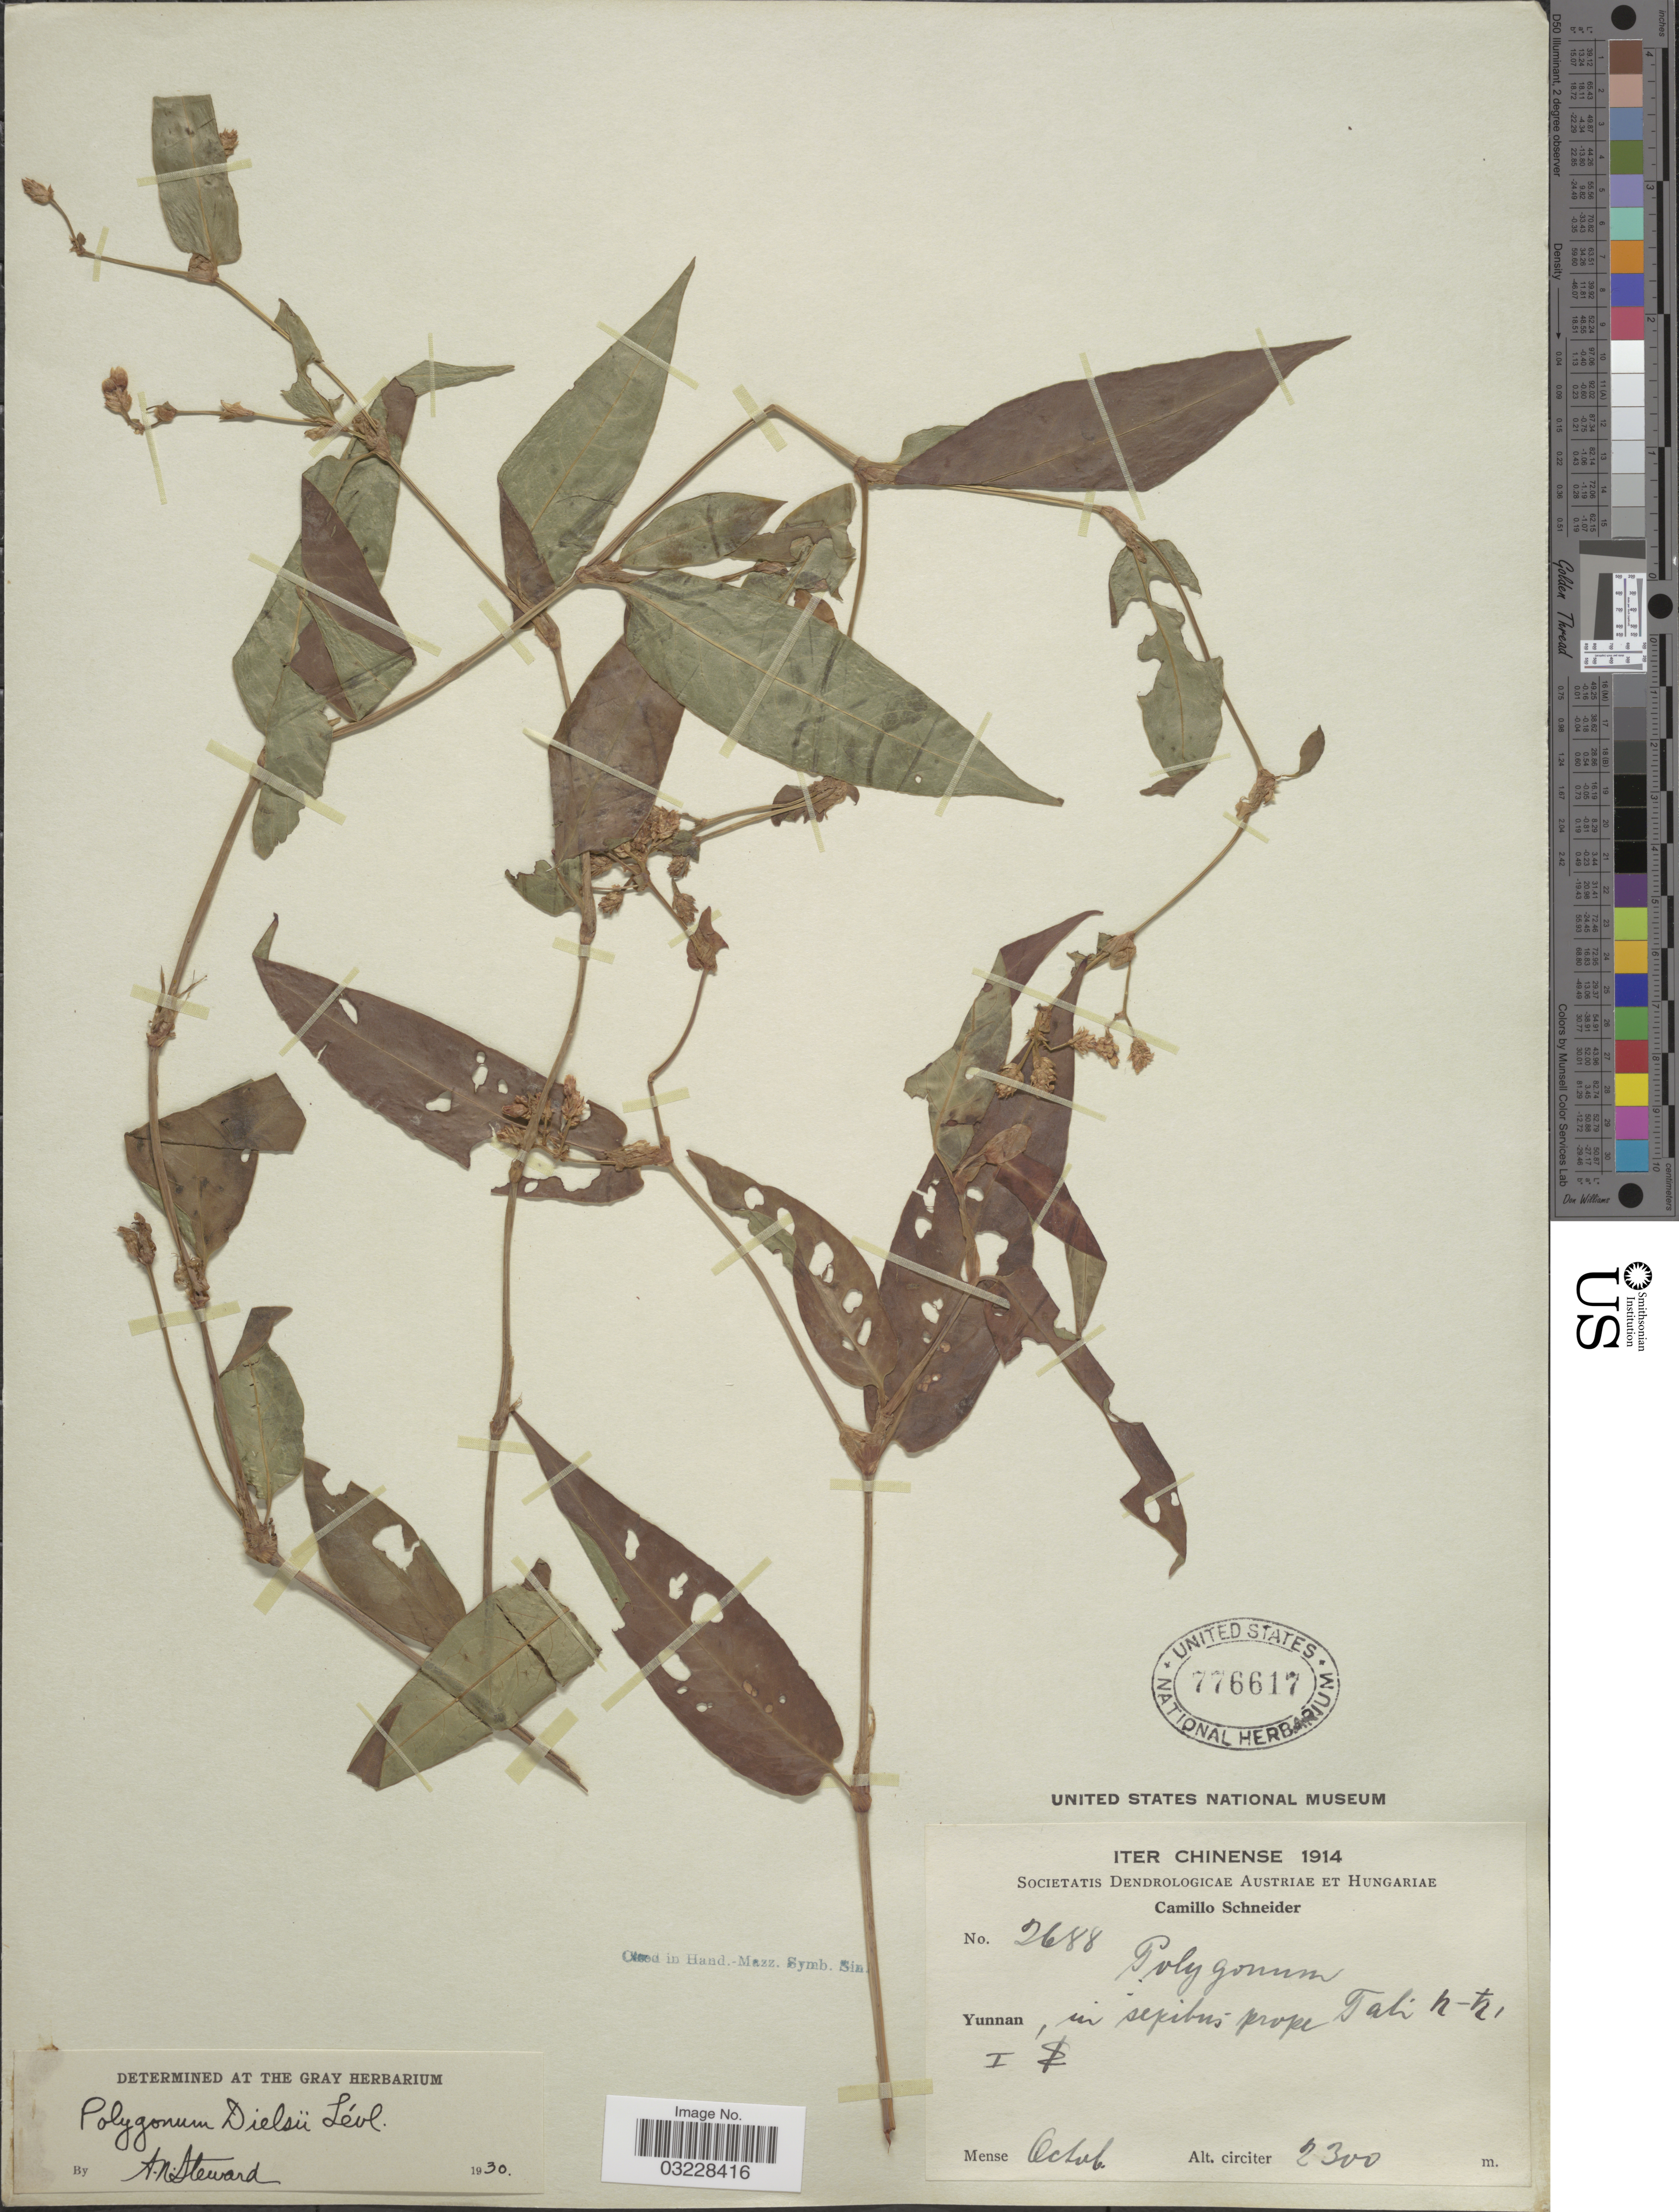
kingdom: Plantae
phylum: Tracheophyta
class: Magnoliopsida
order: Caryophyllales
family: Polygonaceae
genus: Polygonum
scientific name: Polygonum dielsii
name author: H. Lév.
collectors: C. K. Schneider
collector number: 2688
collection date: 1914-10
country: China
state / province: Yunnan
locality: Yunnan, in sepibus[interpreted] prope Tahi [illegible text].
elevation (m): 2300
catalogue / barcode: US 776617